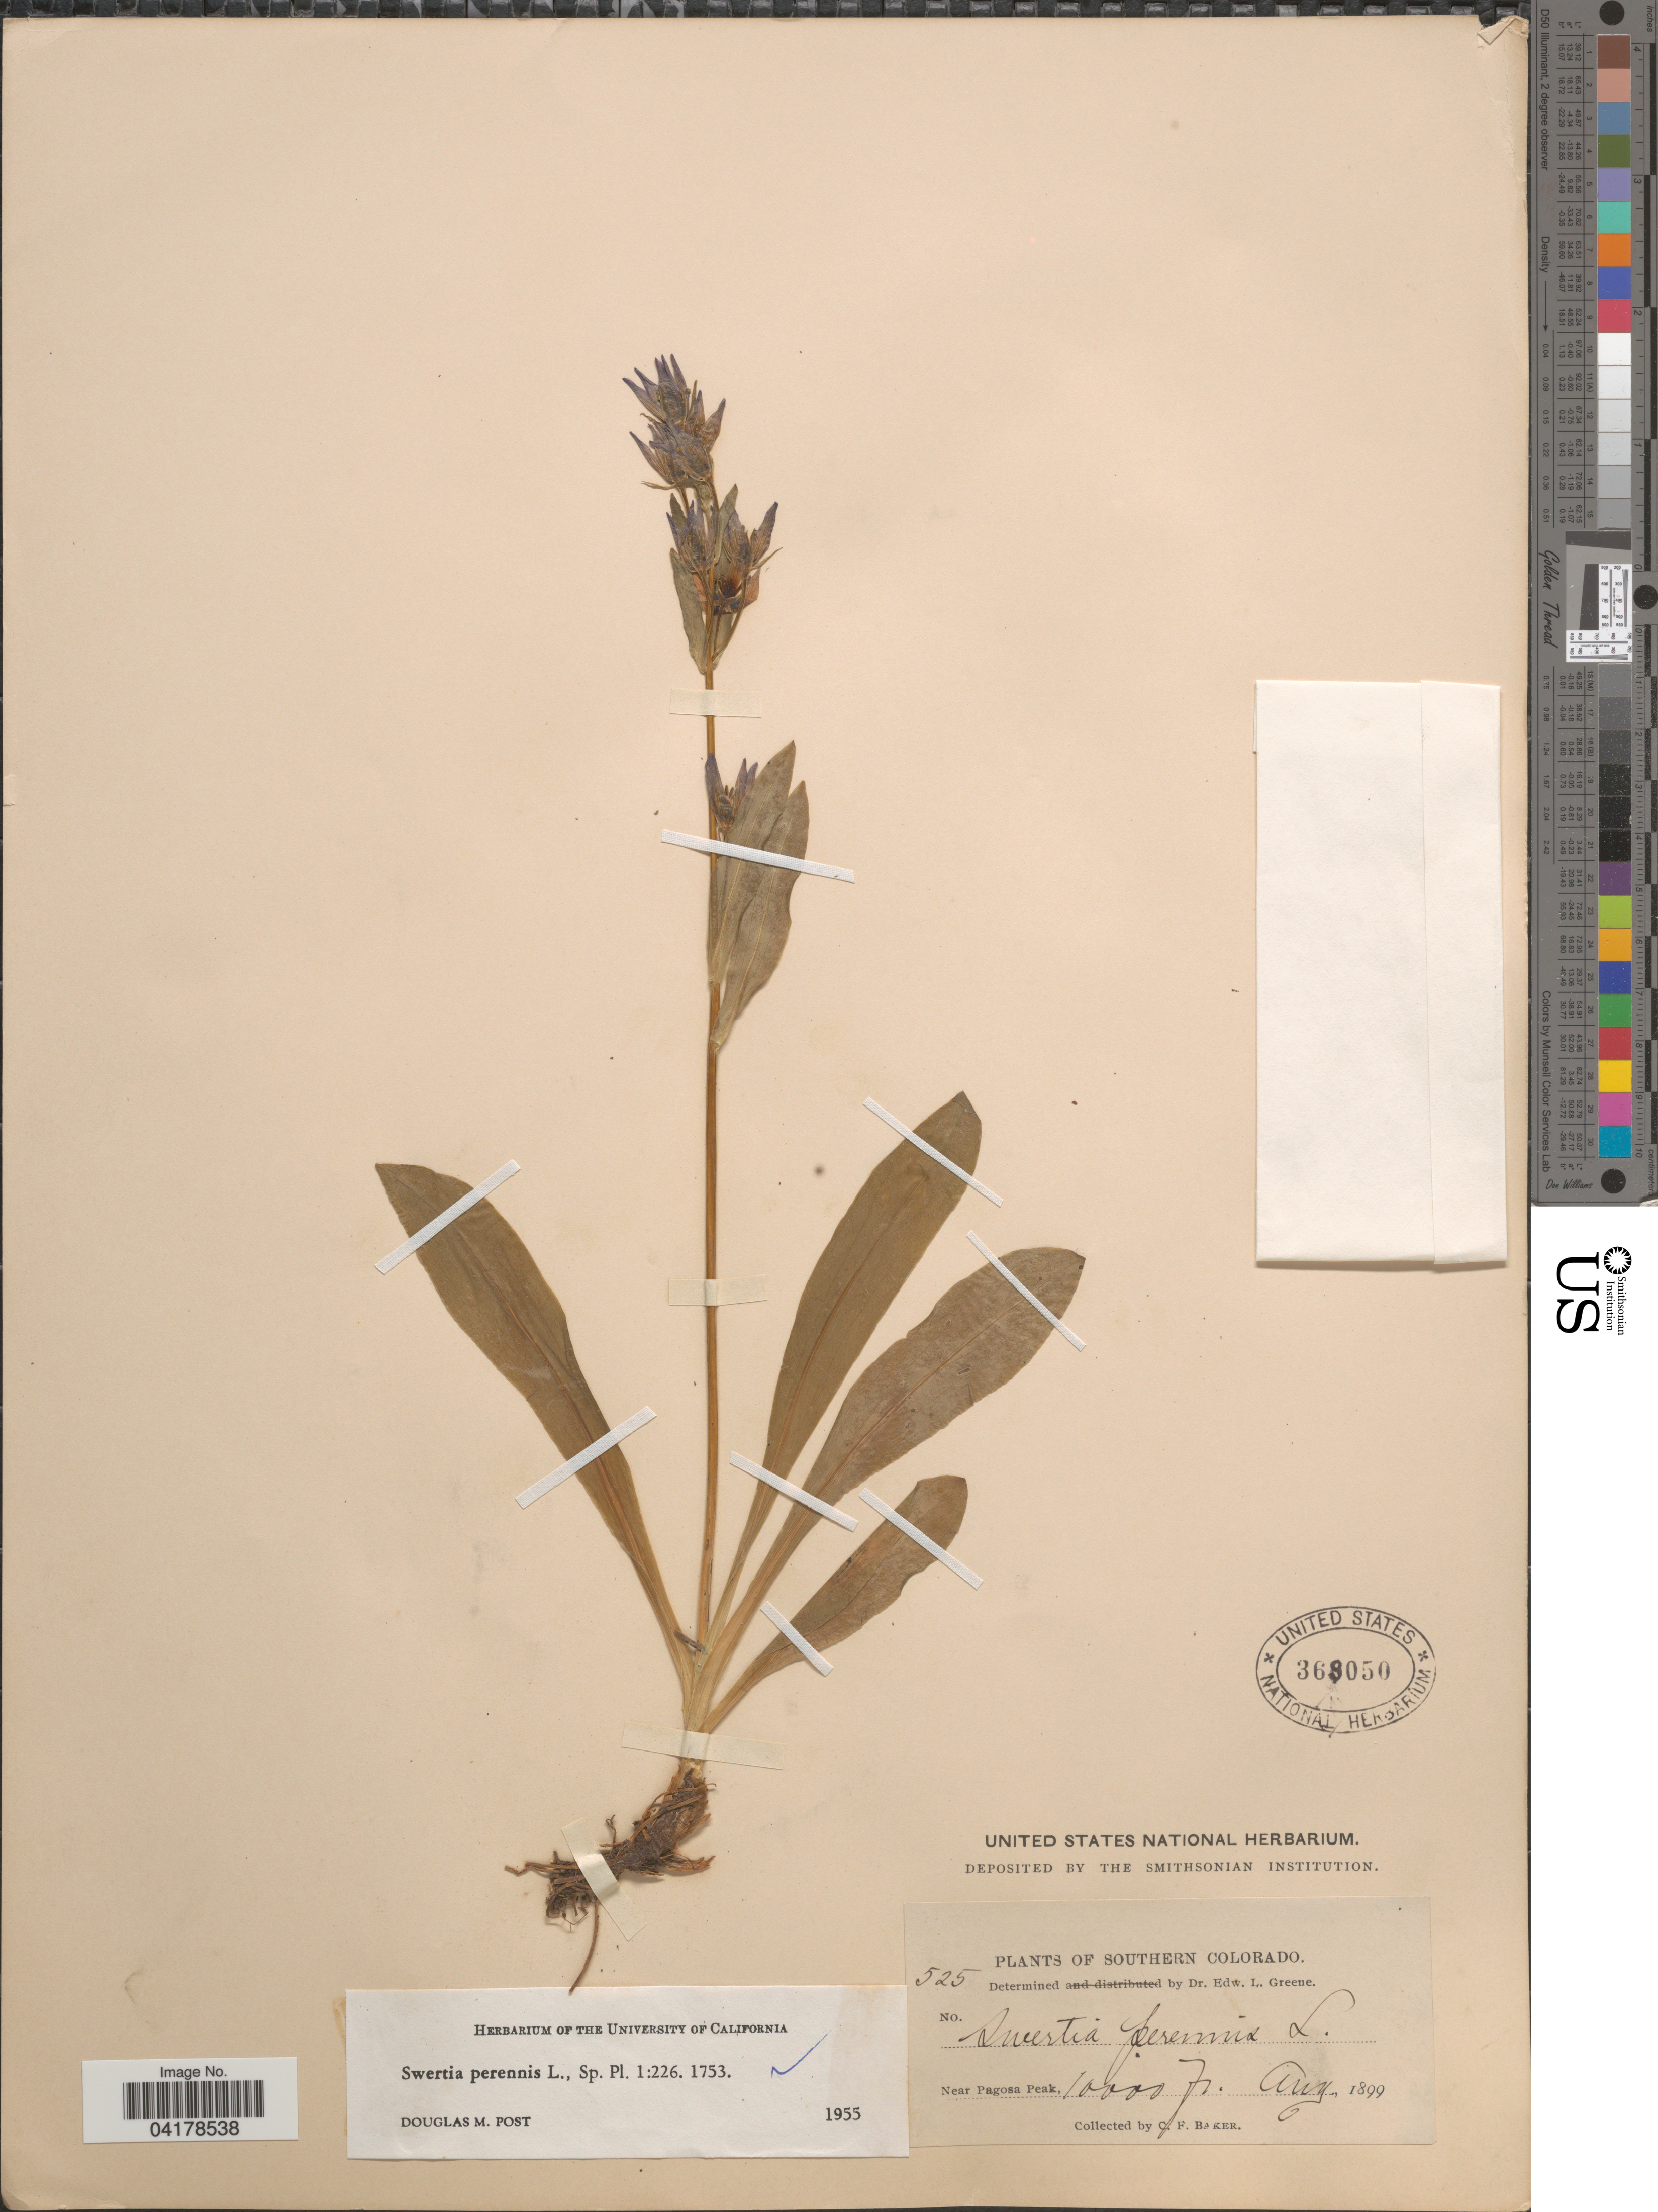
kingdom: Plantae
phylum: Tracheophyta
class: Magnoliopsida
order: Gentianales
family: Gentianaceae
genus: Swertia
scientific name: Swertia perennis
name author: L.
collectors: C. F. Baker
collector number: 525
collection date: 1899-08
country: United States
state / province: Colorado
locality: Southern Colorado. Near Pagosa Peak.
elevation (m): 3048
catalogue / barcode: US 369050